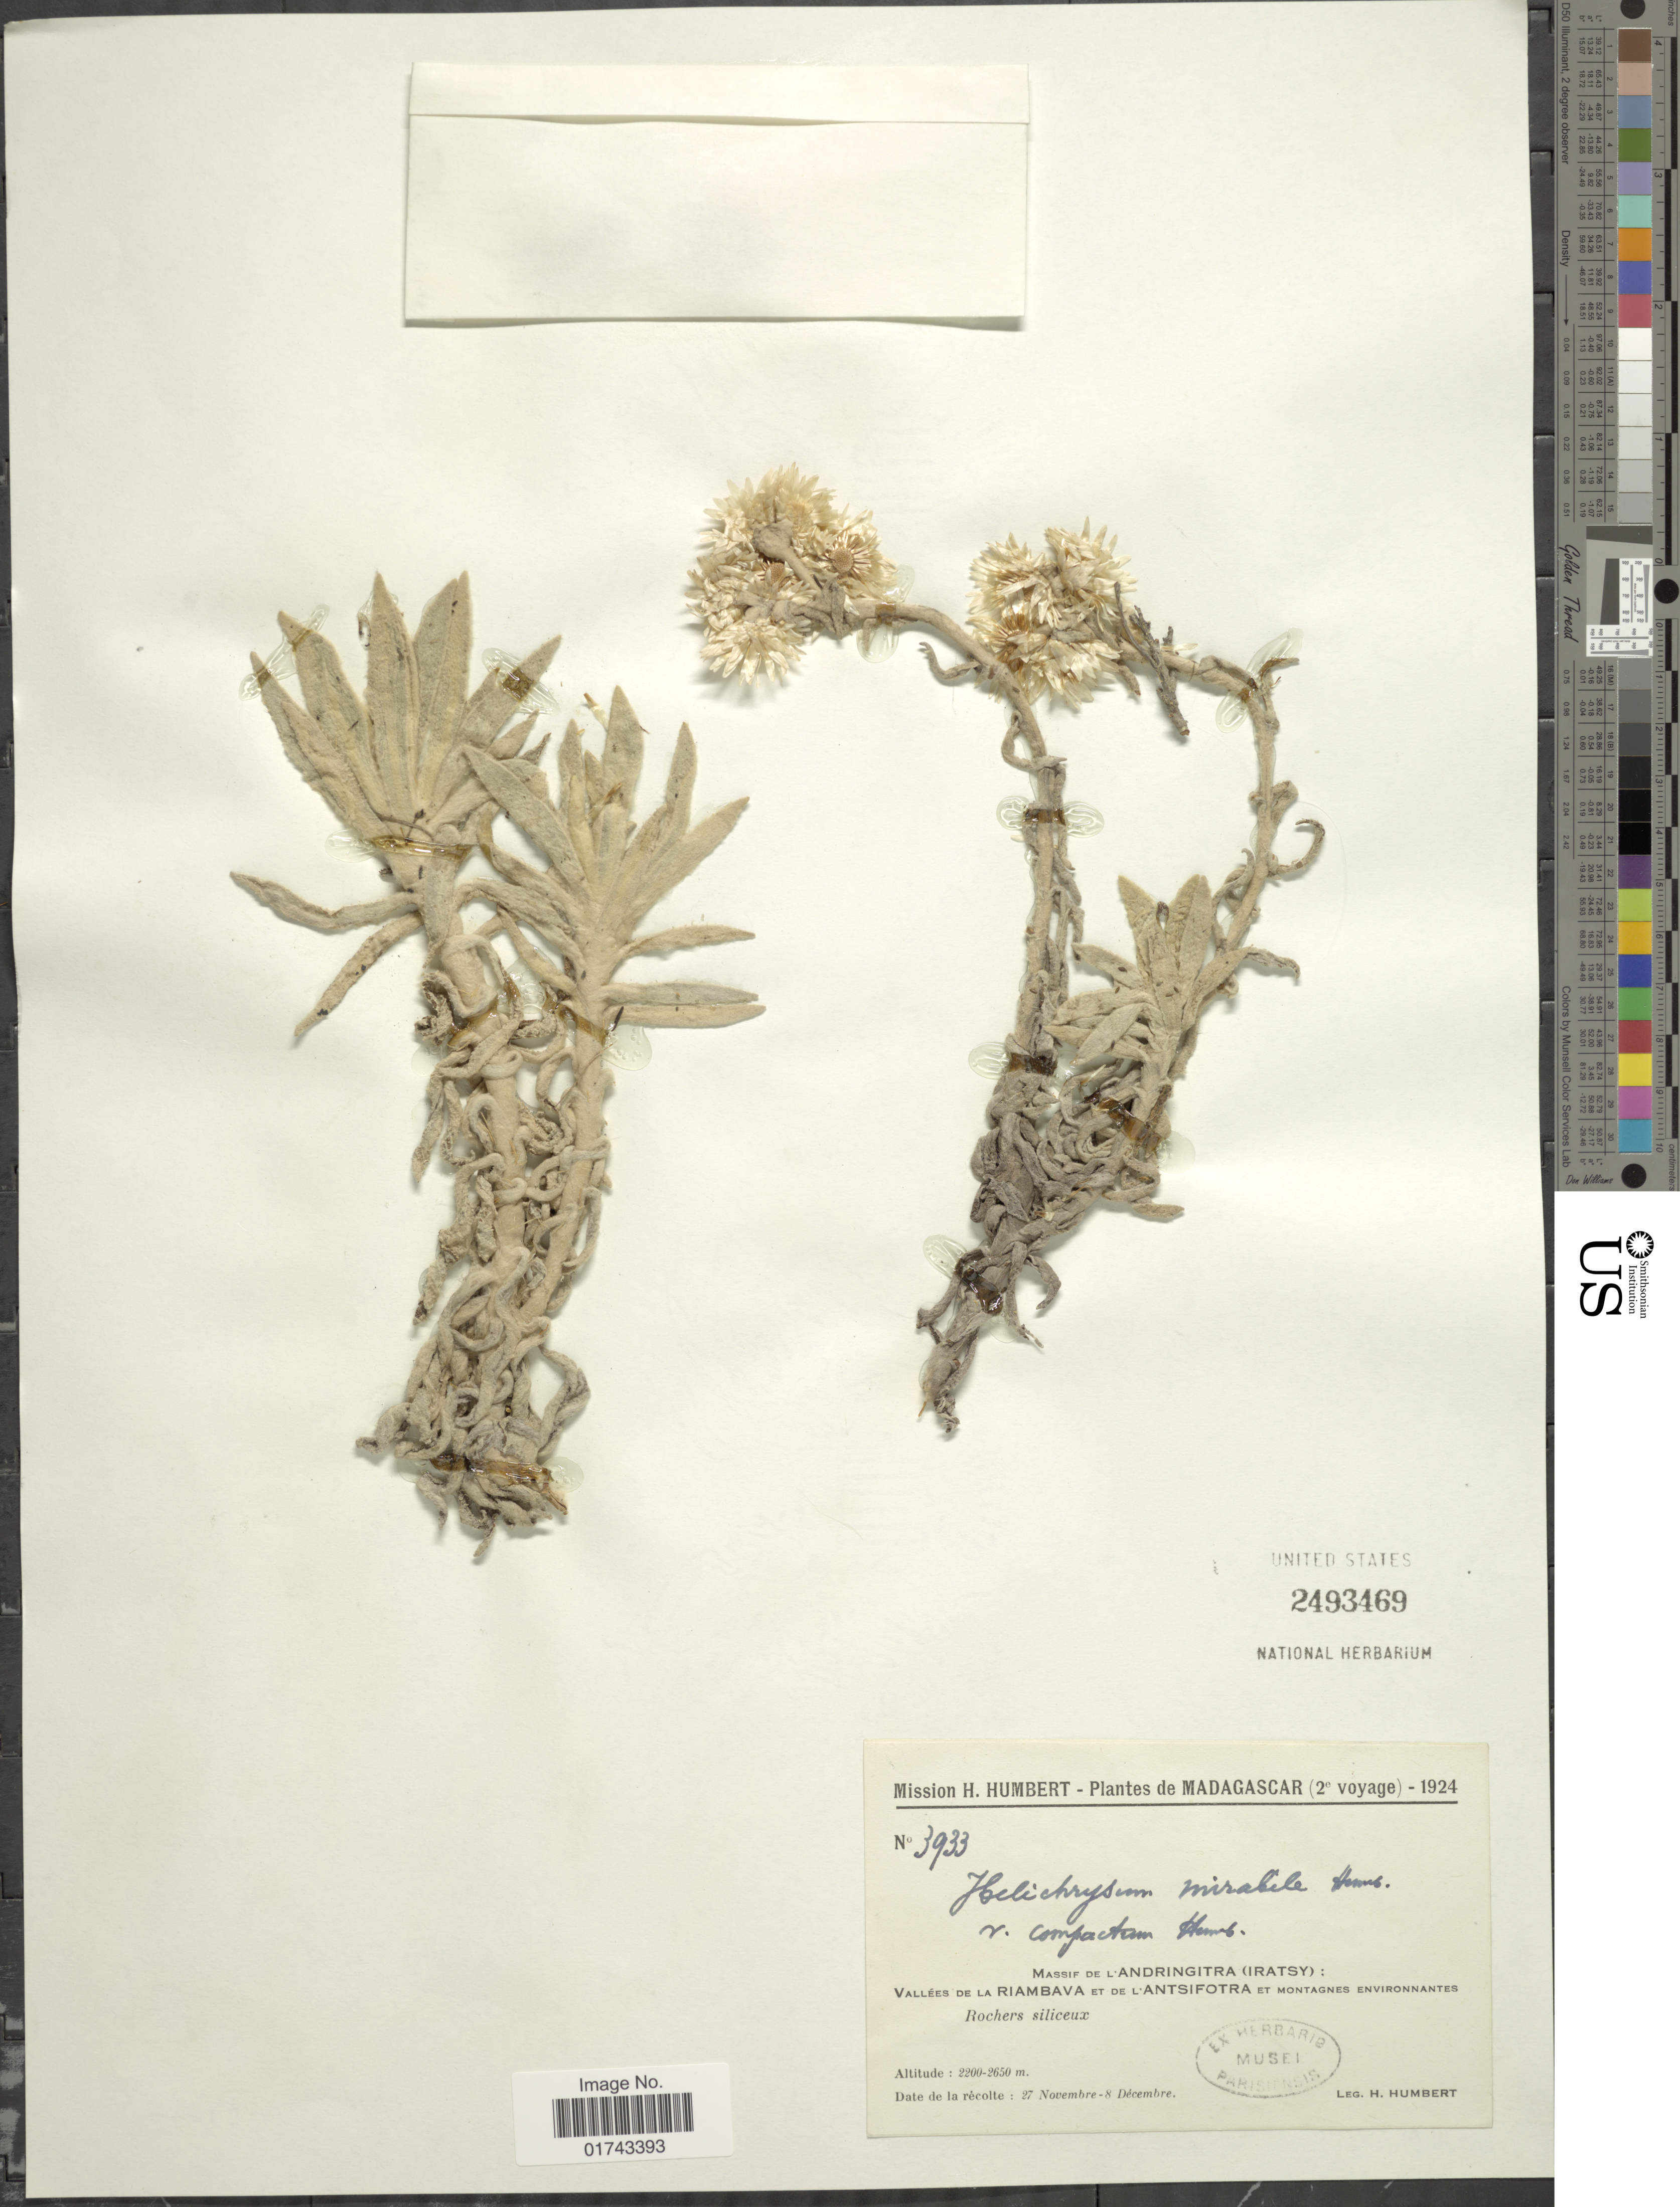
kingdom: Plantae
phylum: Tracheophyta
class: Magnoliopsida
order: Asterales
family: Asteraceae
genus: Helichrysum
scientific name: Helichrysum mirabile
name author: Humbert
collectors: H. Humbert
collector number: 3933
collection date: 1924-11-27/1924-12-08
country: Madagascar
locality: Massif de l' Andringitra (Iratsy): Vallees de la Riambava et de l' Antsifotra et Montagnes Environnantes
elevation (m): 2200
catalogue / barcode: US 3493469